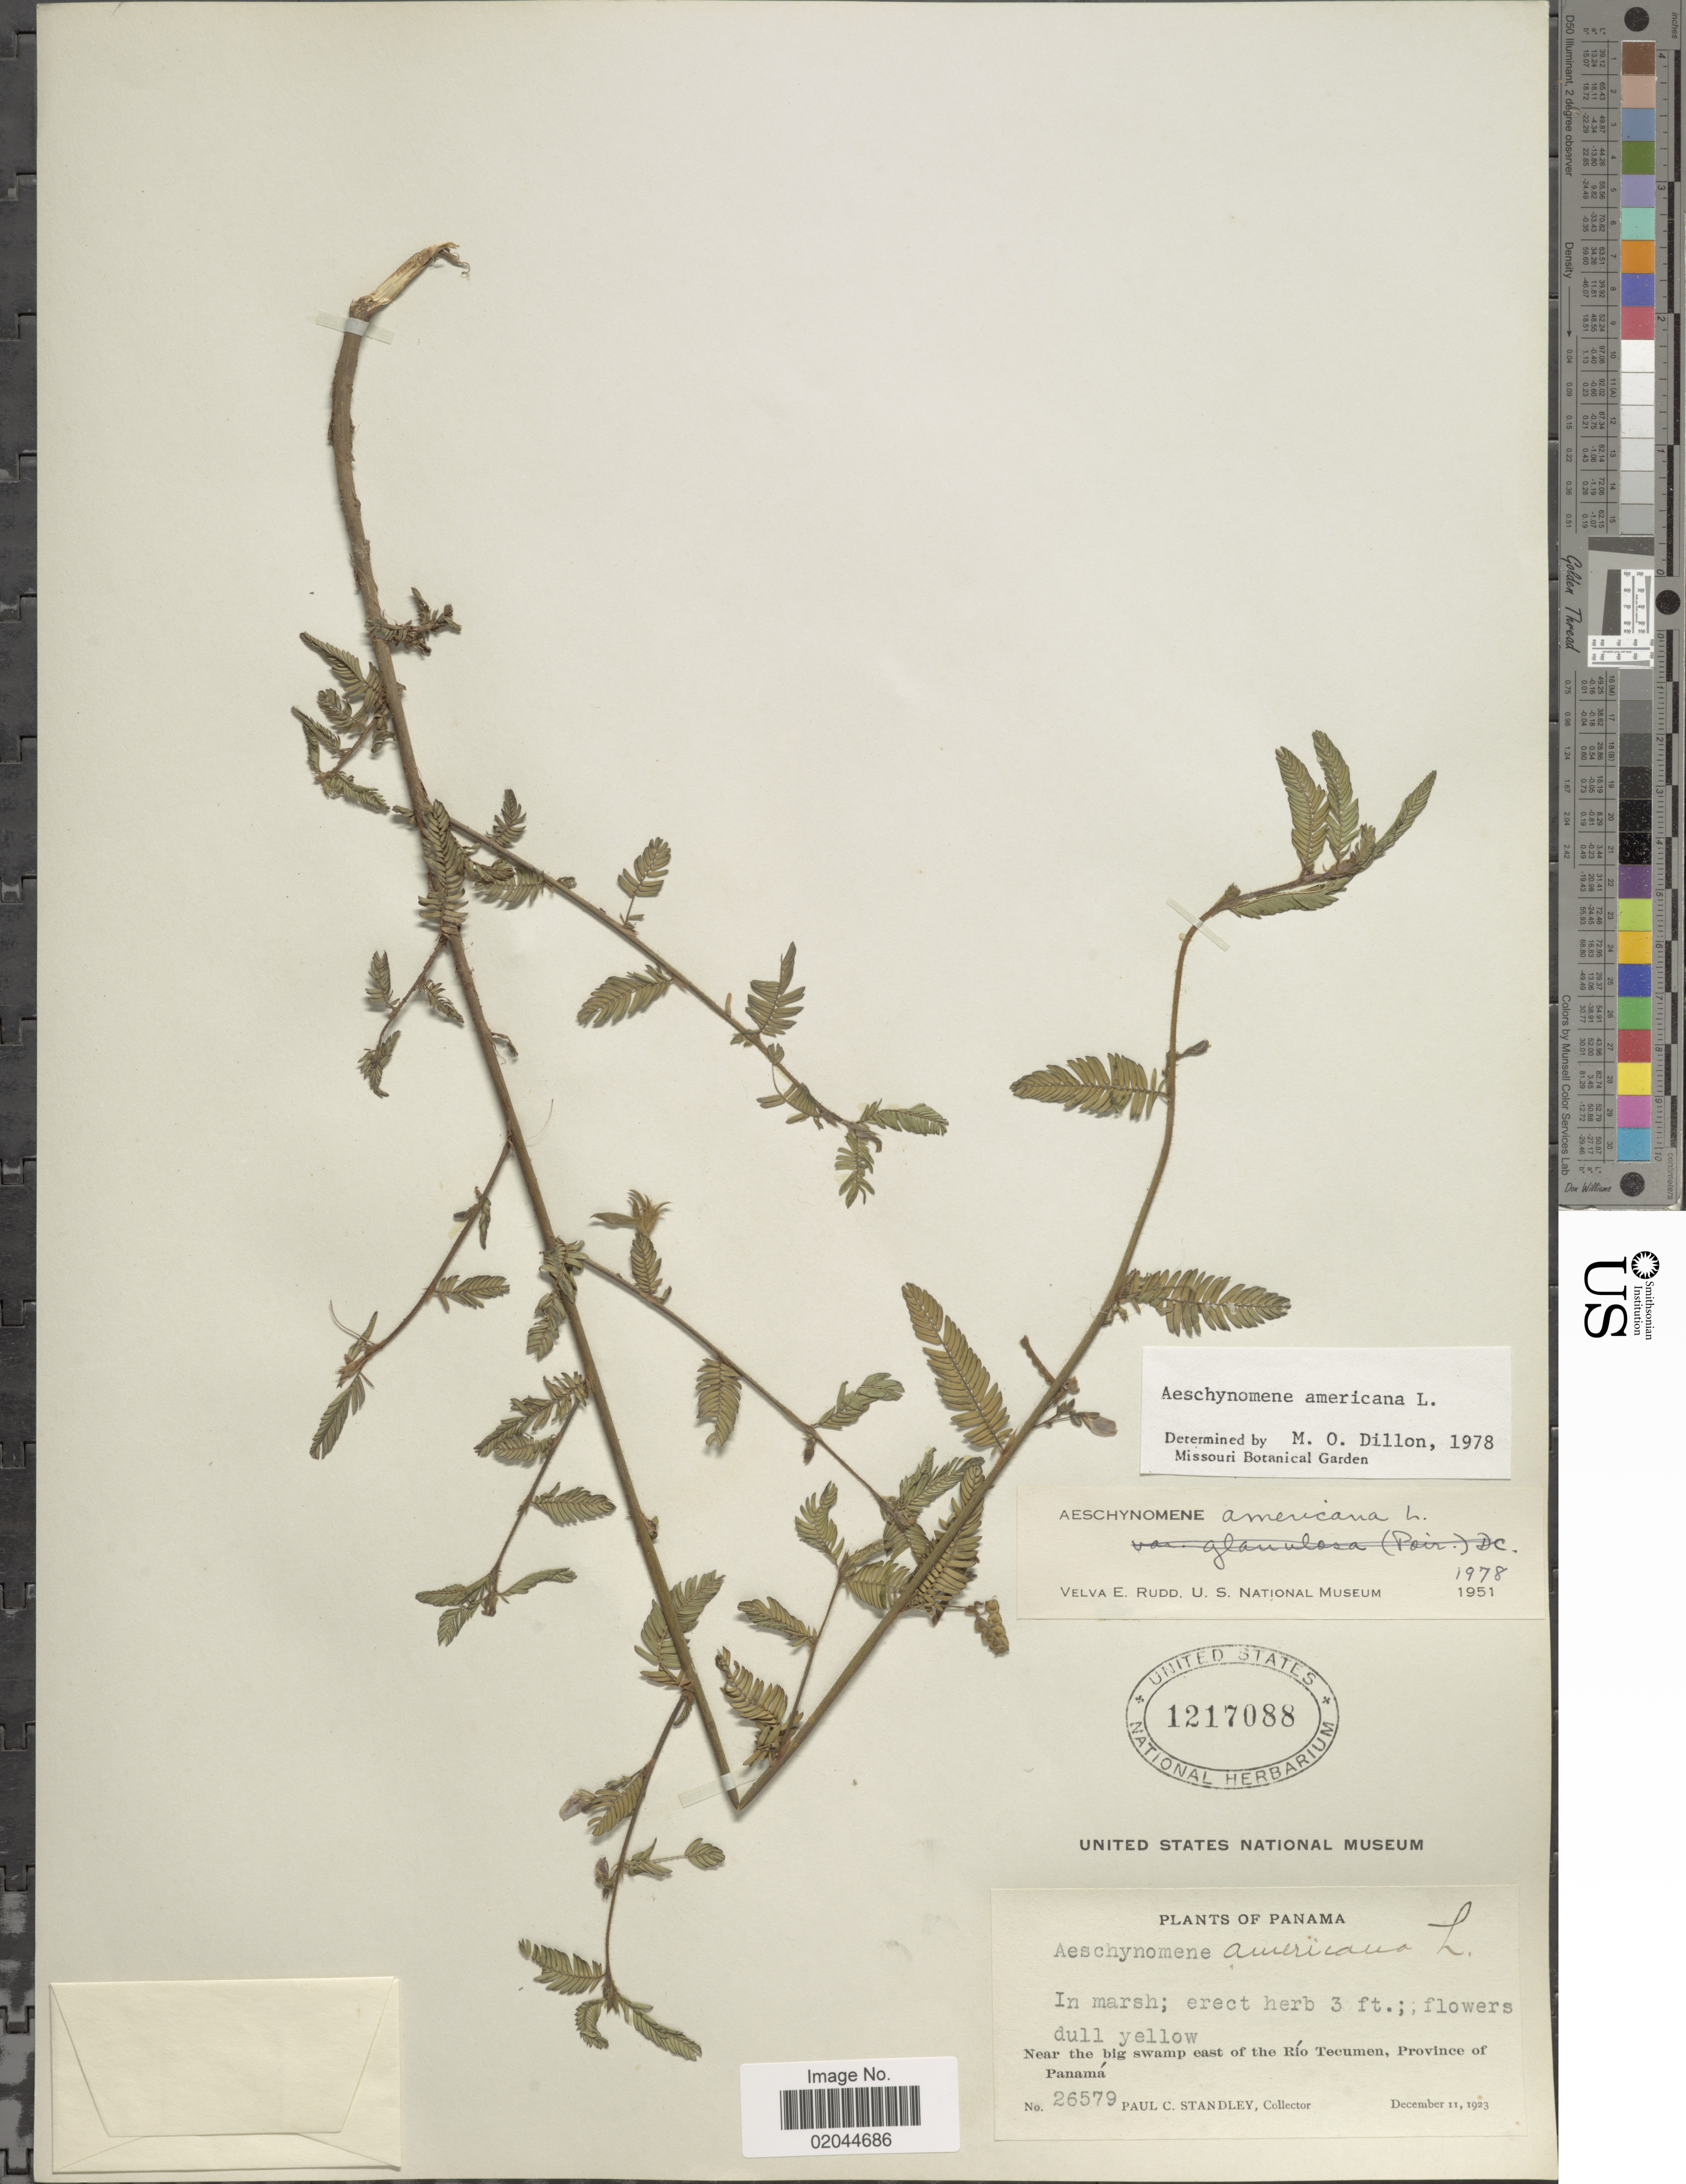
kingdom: Plantae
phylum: Tracheophyta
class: Magnoliopsida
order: Fabales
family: Fabaceae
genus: Aeschynomene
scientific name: Aeschynomene americana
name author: L.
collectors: P. C. Standley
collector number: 26579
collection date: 1923-12-11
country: Panama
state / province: Panamá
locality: In marsh, near the big swamp east of the Rio Tecumen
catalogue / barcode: US 1217088